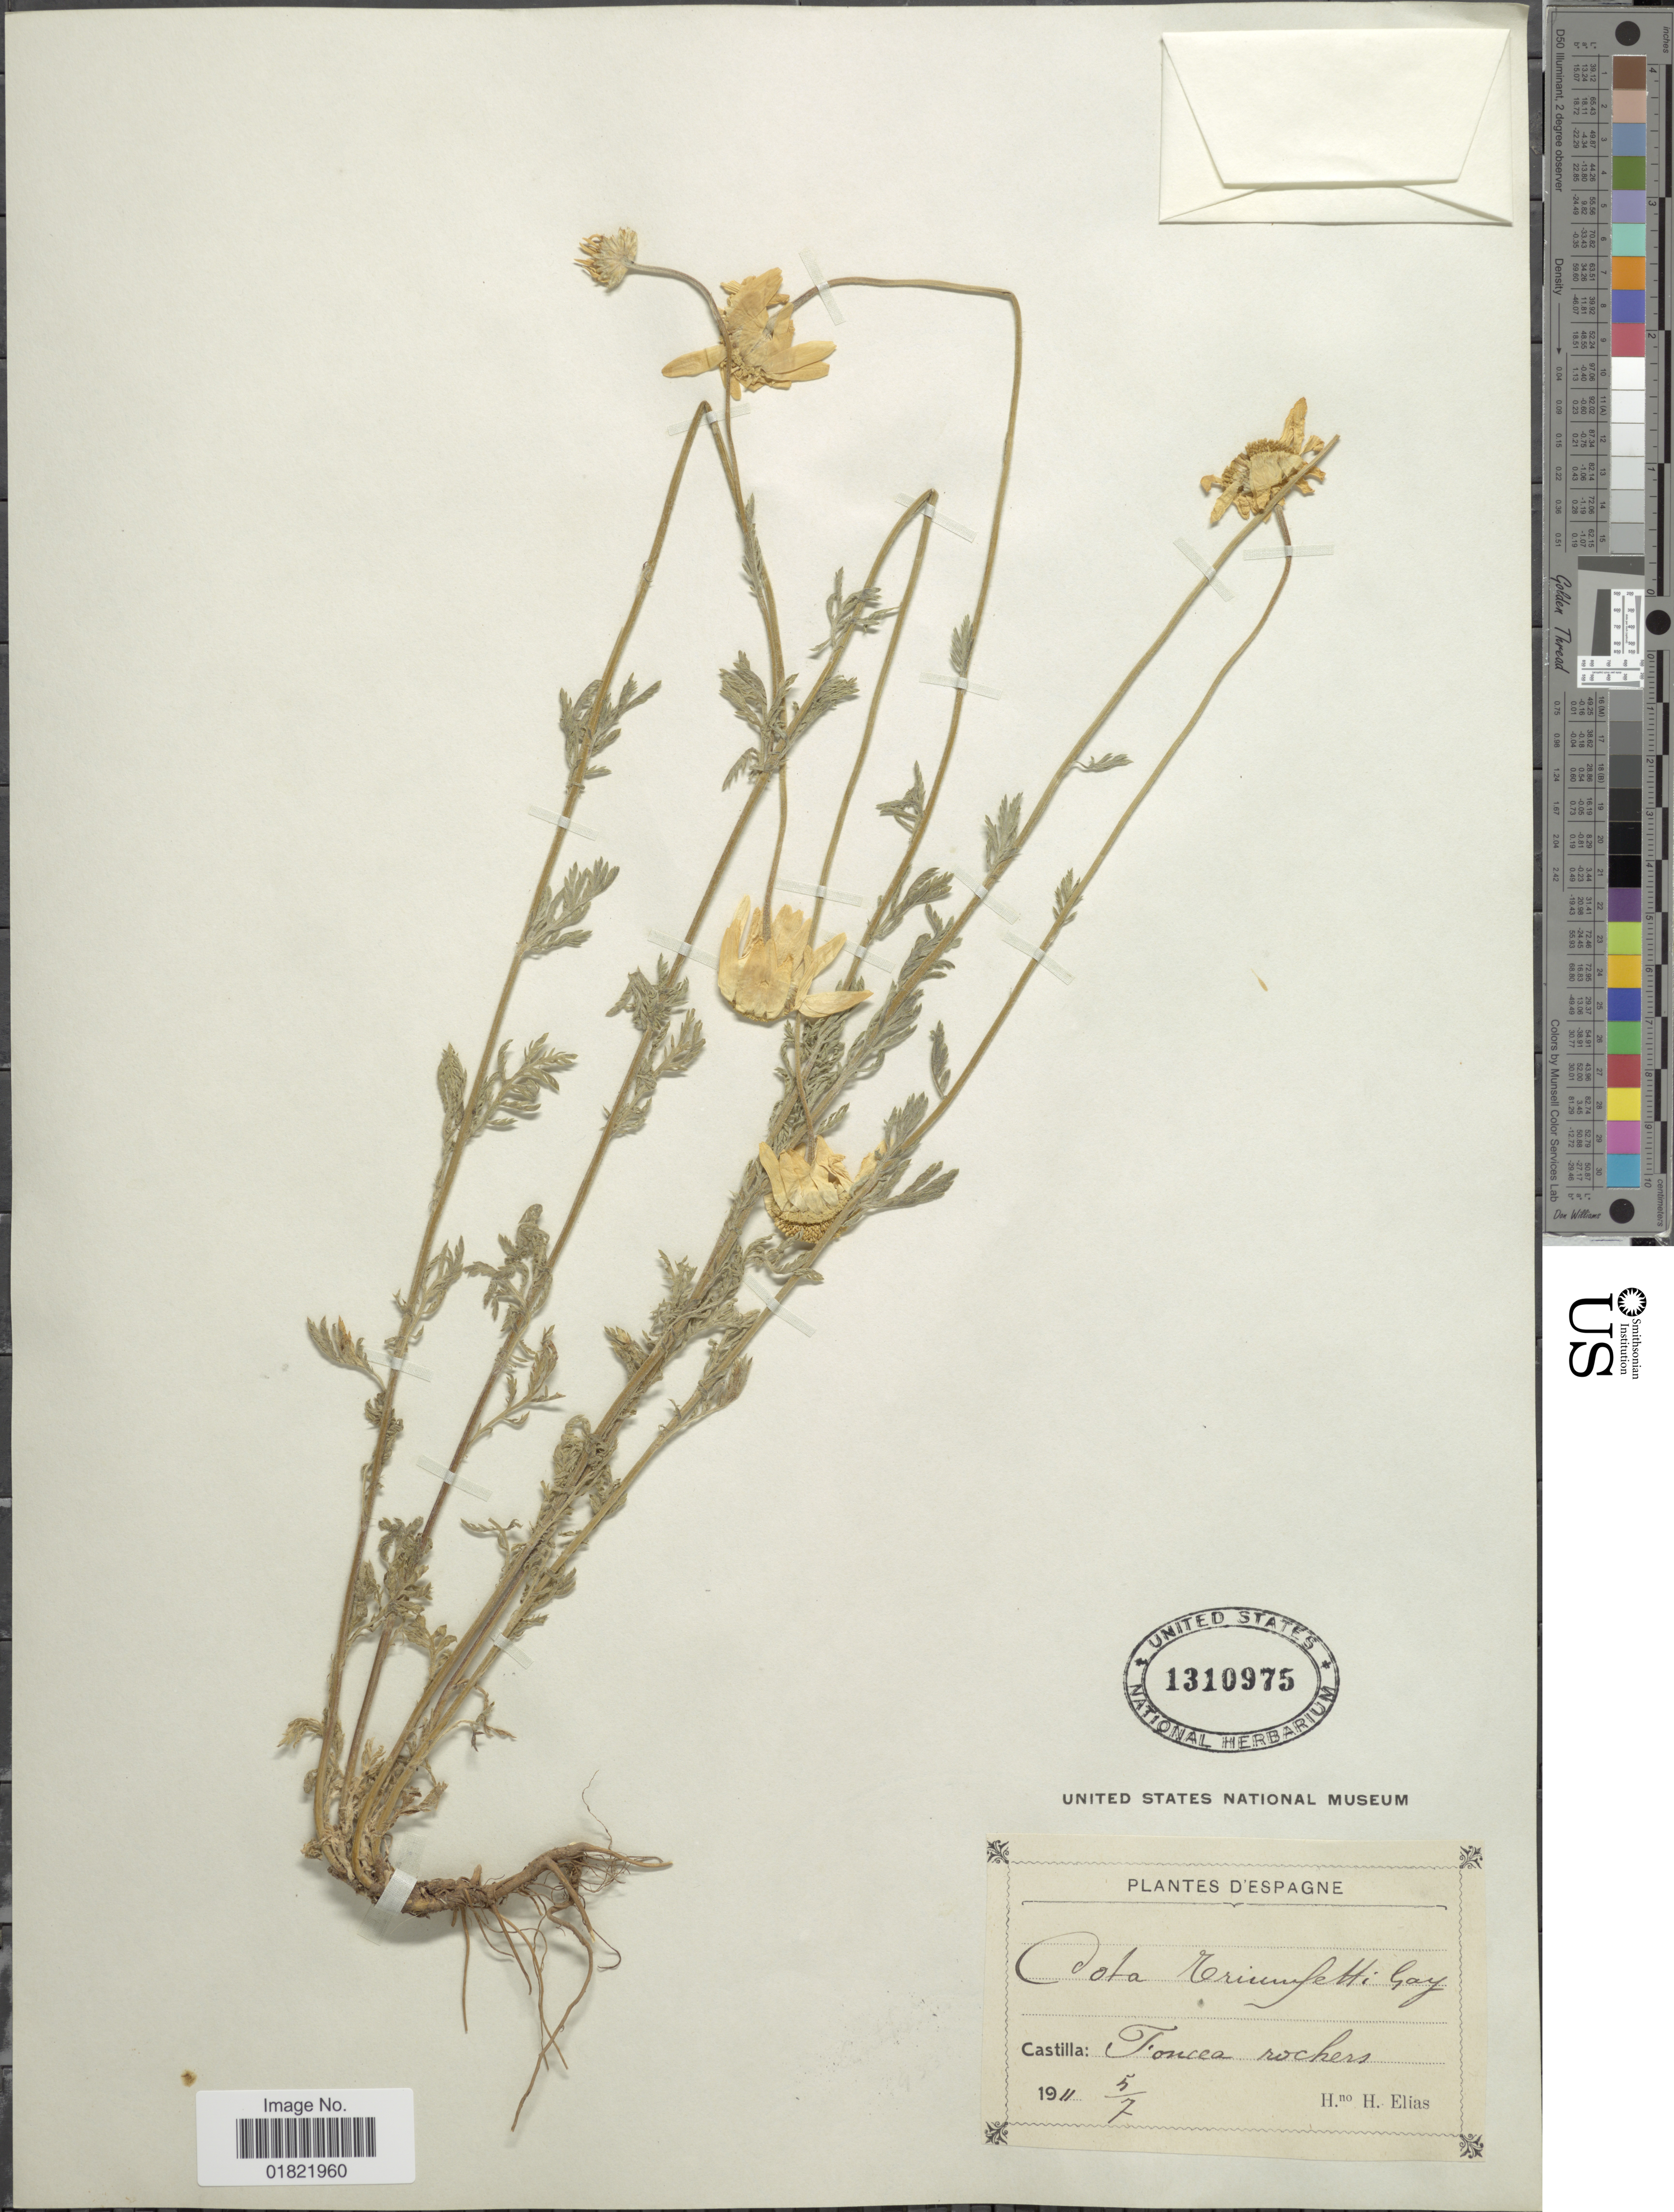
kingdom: Plantae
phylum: Tracheophyta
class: Magnoliopsida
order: Asterales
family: Asteraceae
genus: Anthemis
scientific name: Anthemis triumfetti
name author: (L.) All.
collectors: H. Elias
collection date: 1911-07-05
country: Spain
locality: Castilla: Foncea rochers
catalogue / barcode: US 1310975